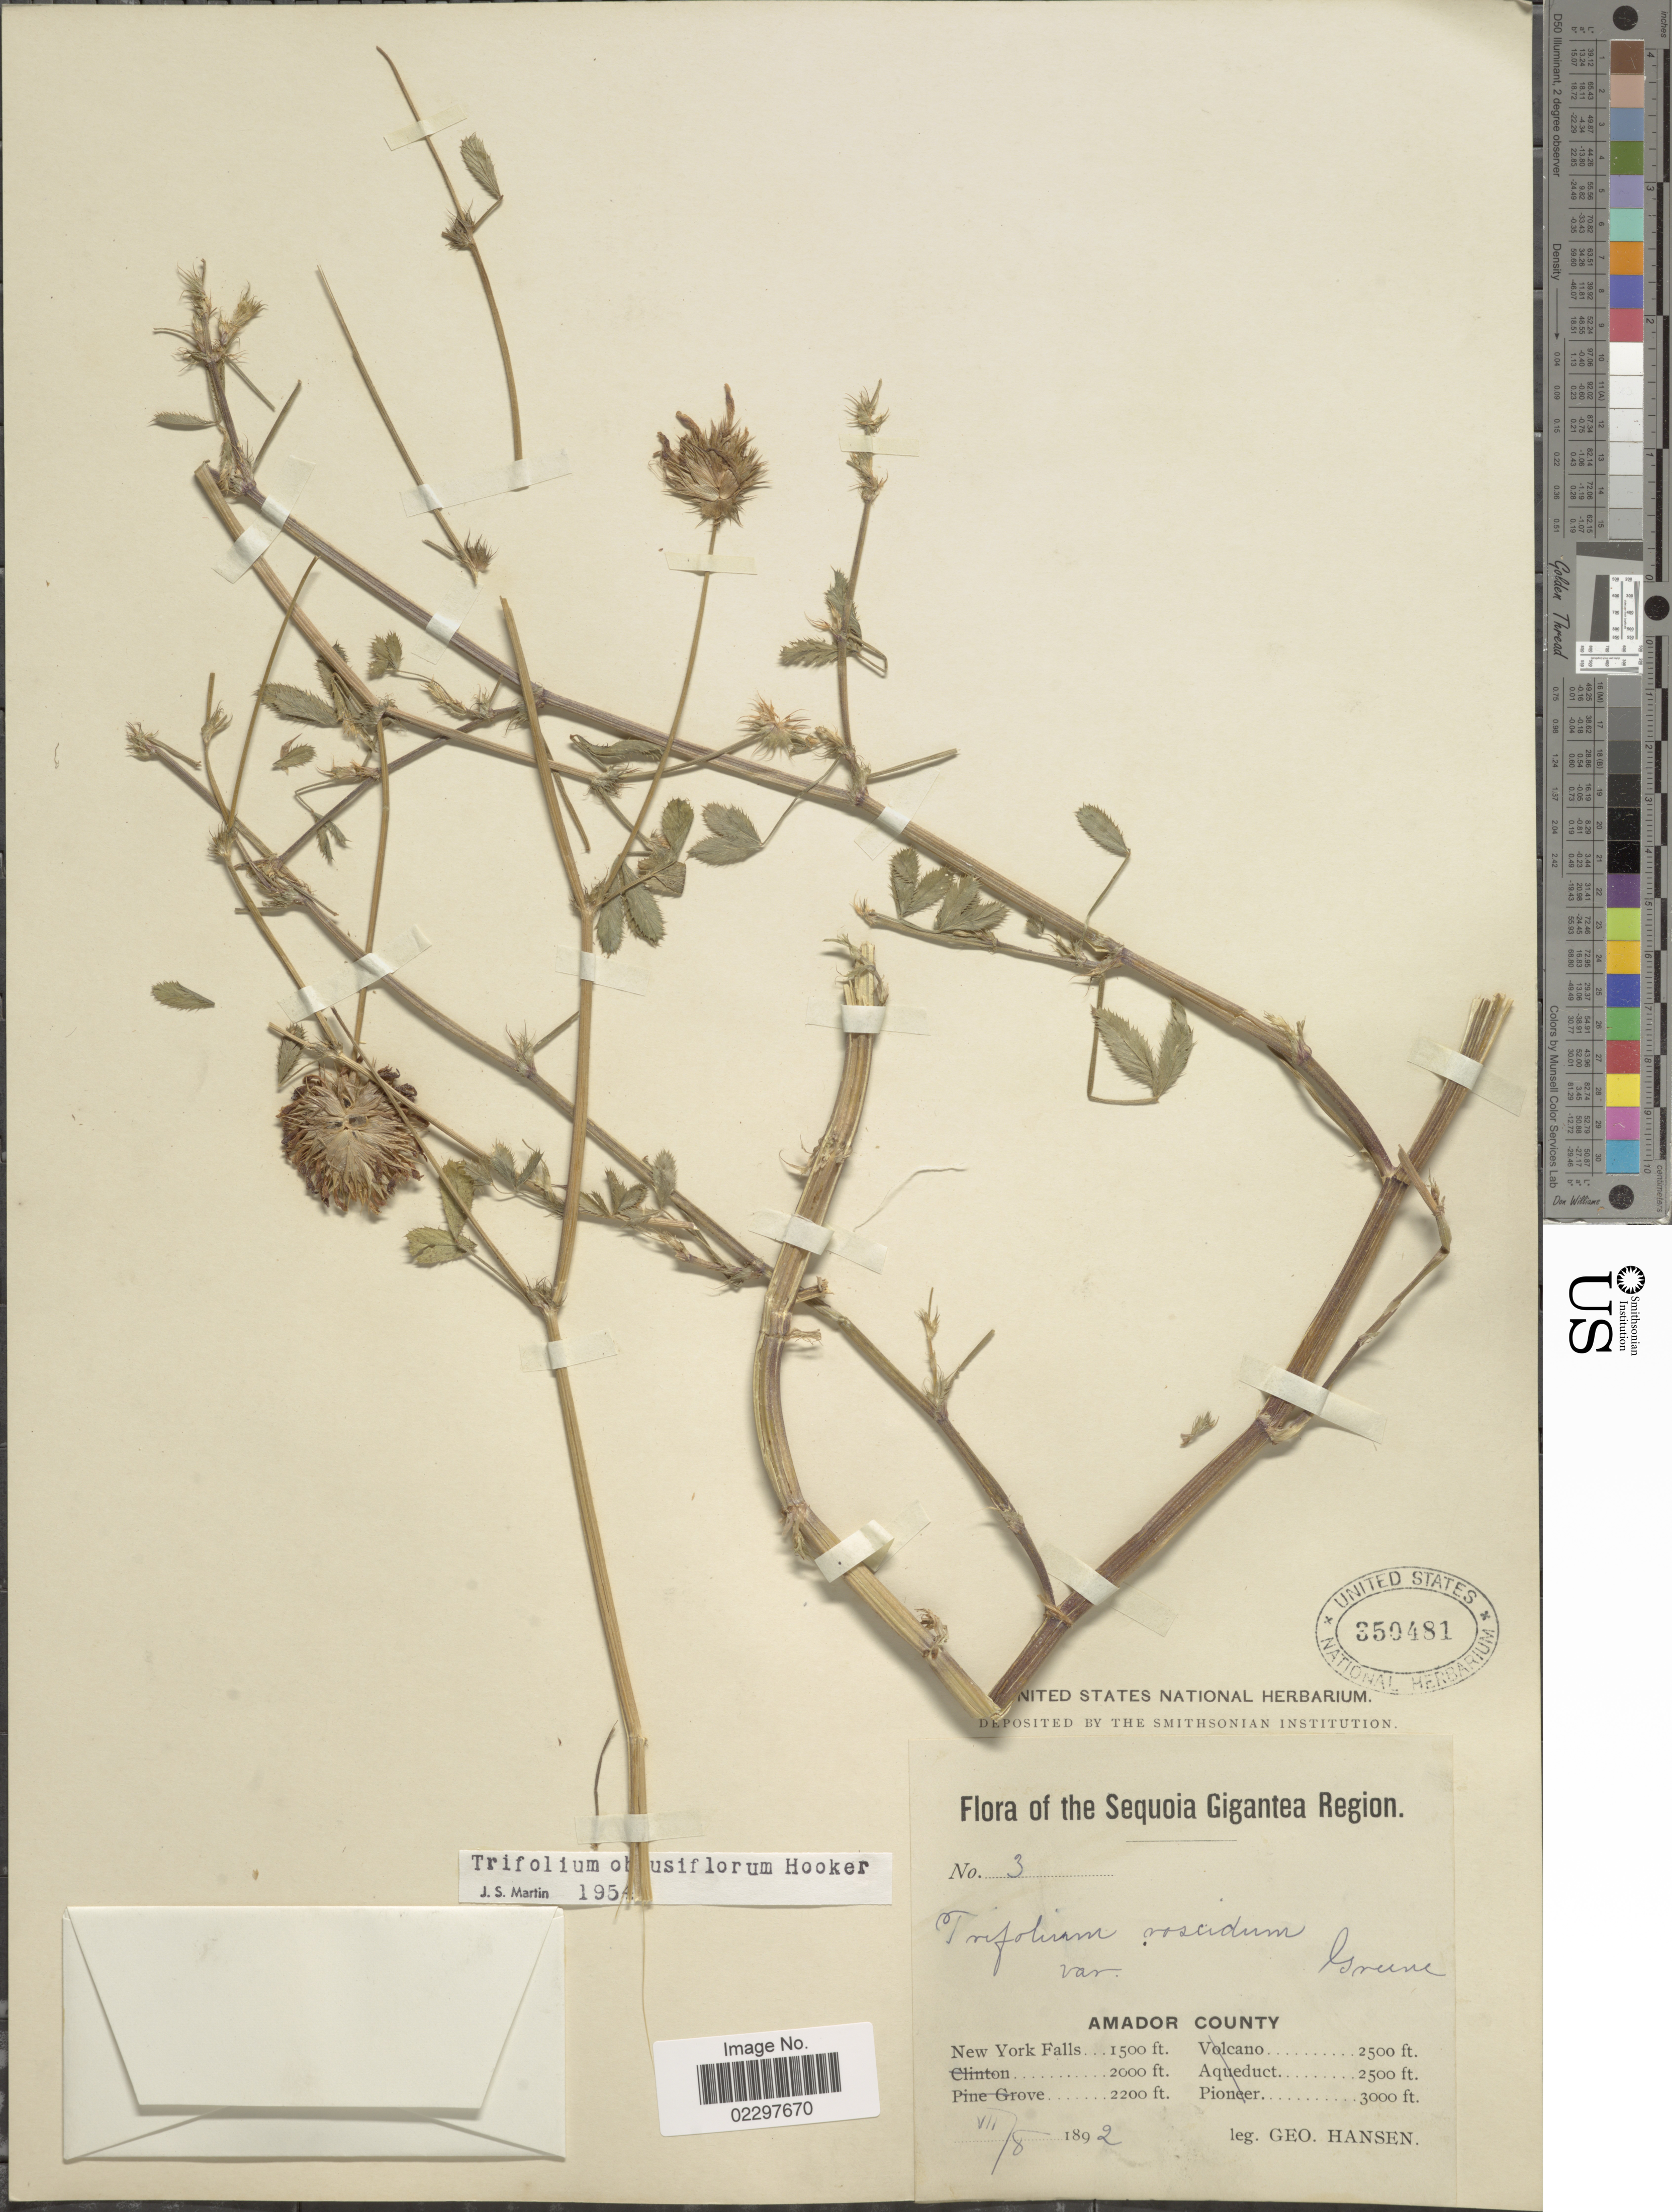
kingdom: Plantae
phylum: Tracheophyta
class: Magnoliopsida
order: Fabales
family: Fabaceae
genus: Trifolium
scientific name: Trifolium obtusiflorum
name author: Hook.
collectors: G. Hansen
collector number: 3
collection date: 1892-07-08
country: United States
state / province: California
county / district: Amador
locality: The Sequoia Gigantea Region, Amador County, New York Falls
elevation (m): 457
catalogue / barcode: US 350481